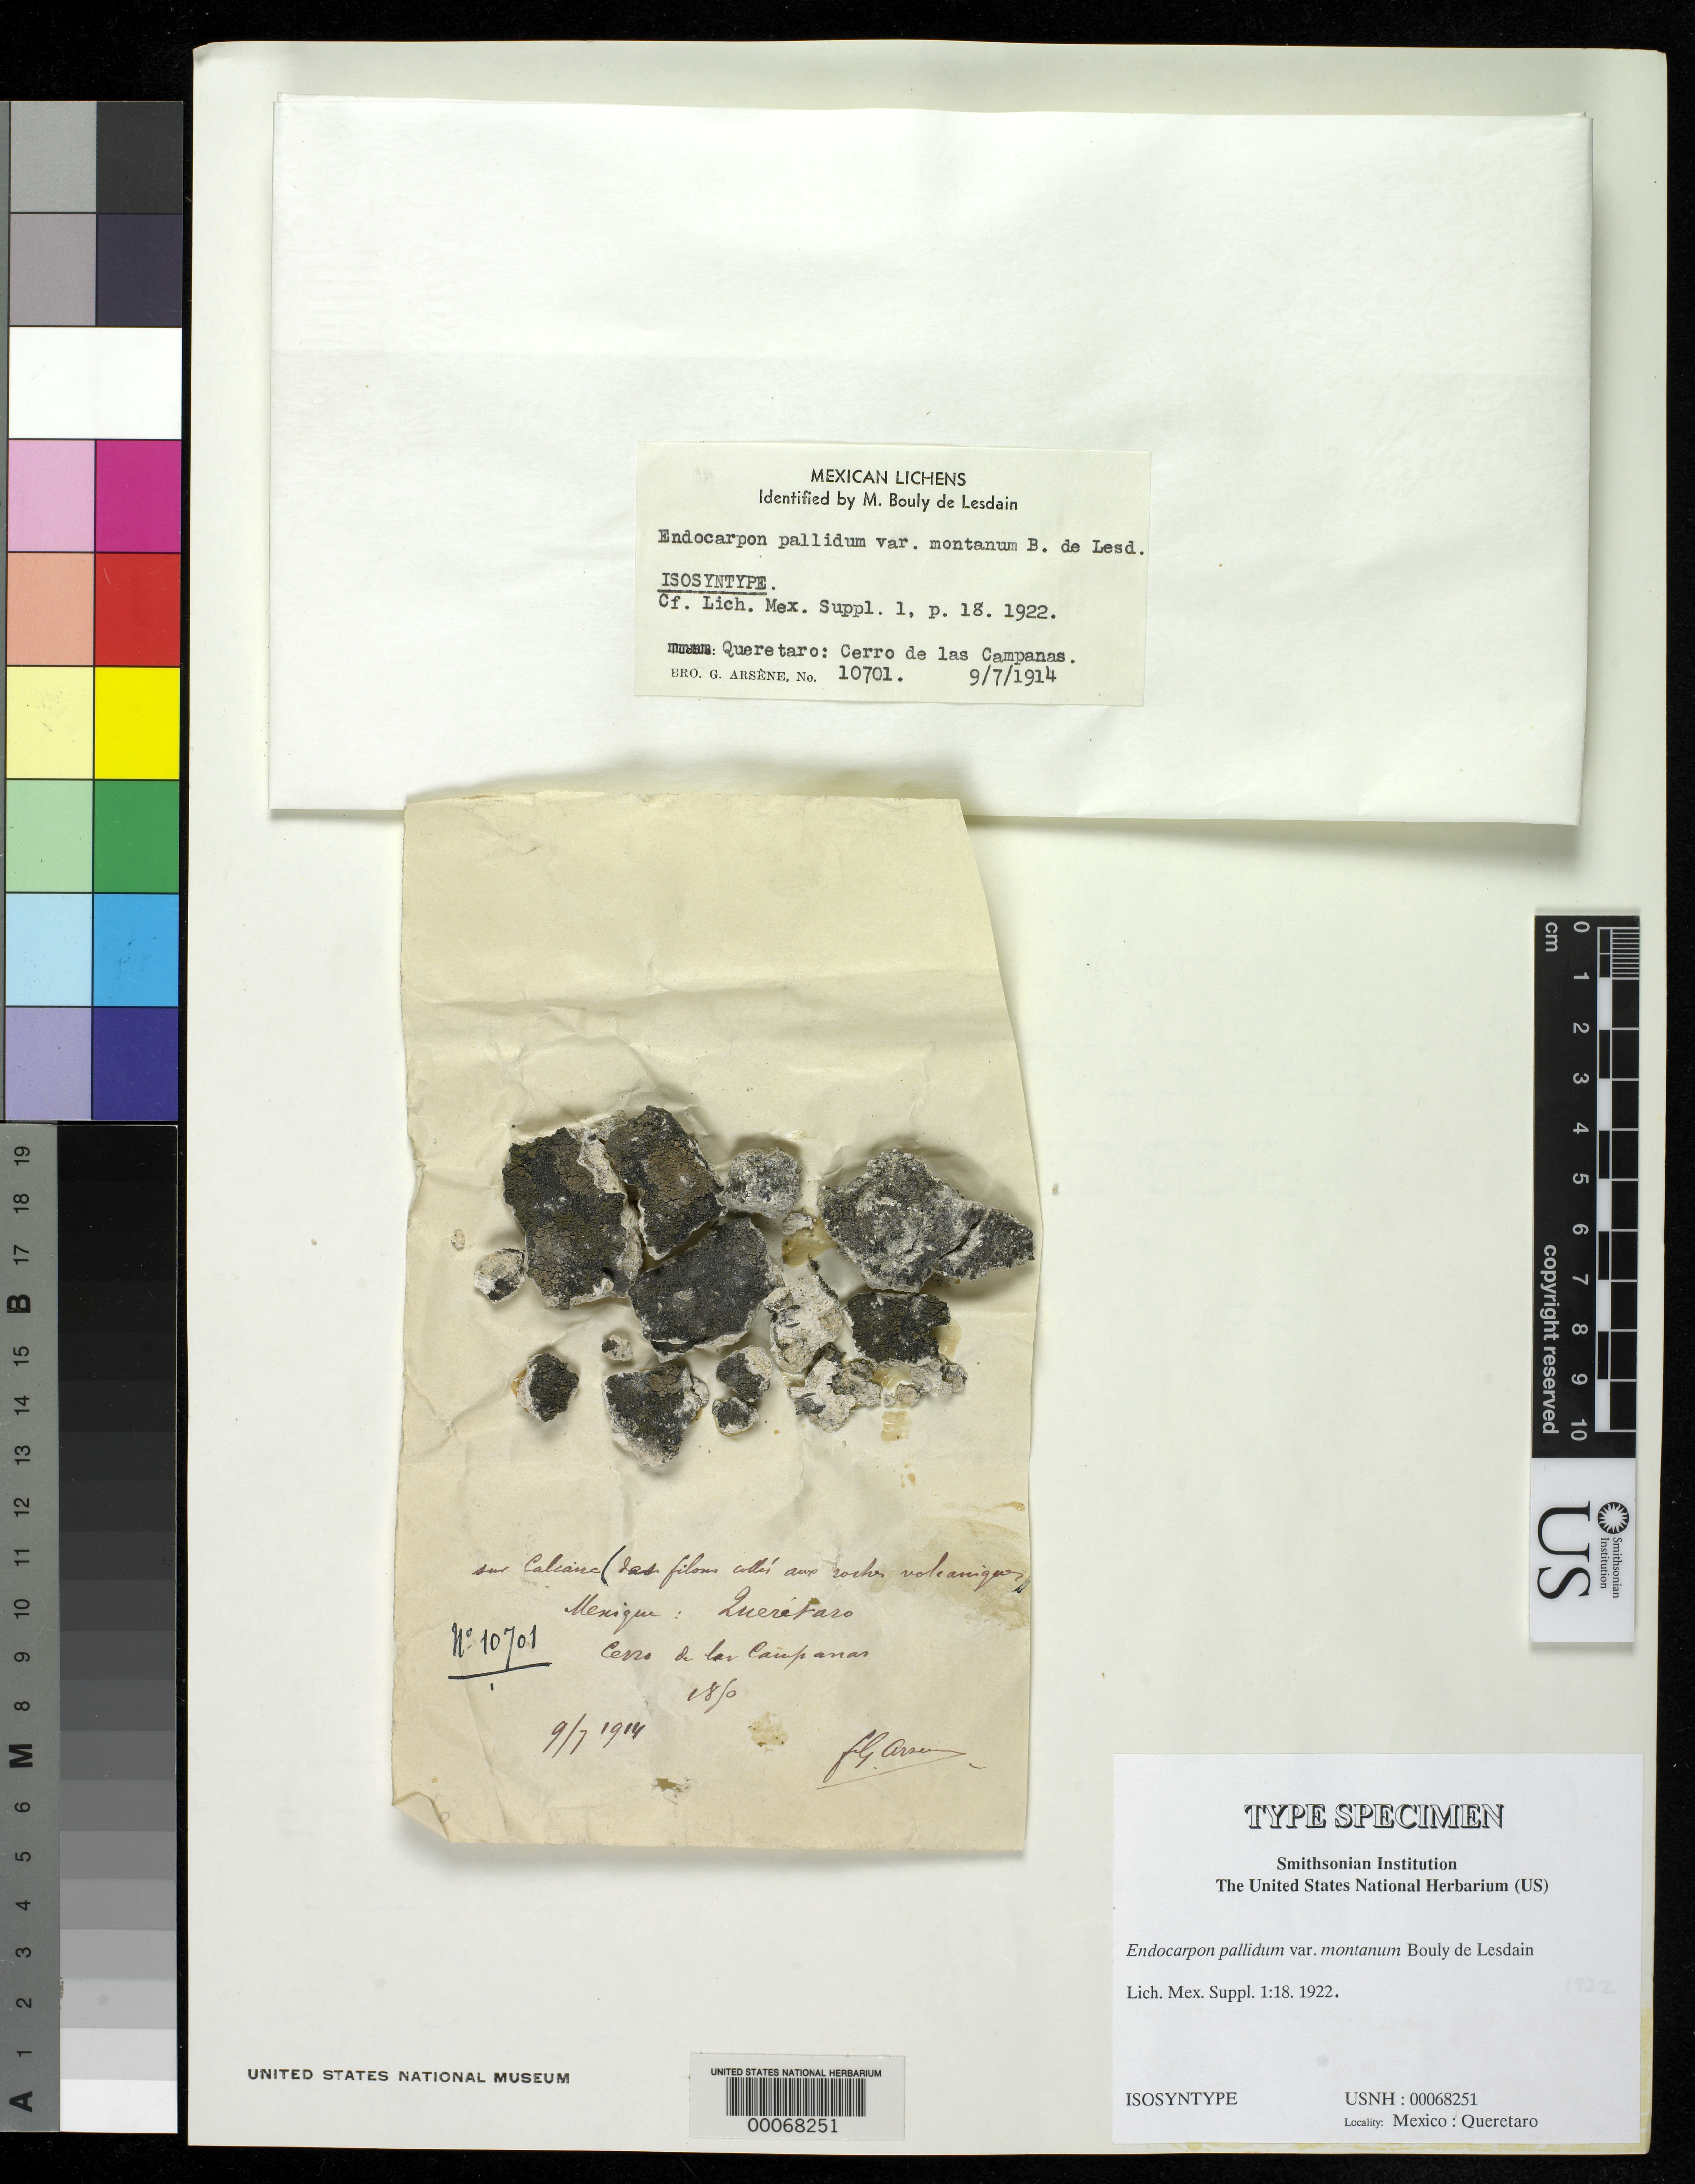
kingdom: Fungi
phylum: Ascomycota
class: Eurotiomycetes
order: Verrucariales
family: Verrucariaceae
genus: Endocarpon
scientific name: Endocarpon pallidum var. montanum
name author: B. de Lesd.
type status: Isosyntype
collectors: Bro. G. Arsène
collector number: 10701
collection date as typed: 07 Sep 1914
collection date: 1914-09-07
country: Mexico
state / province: Querétaro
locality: Cerro de las Campanas.